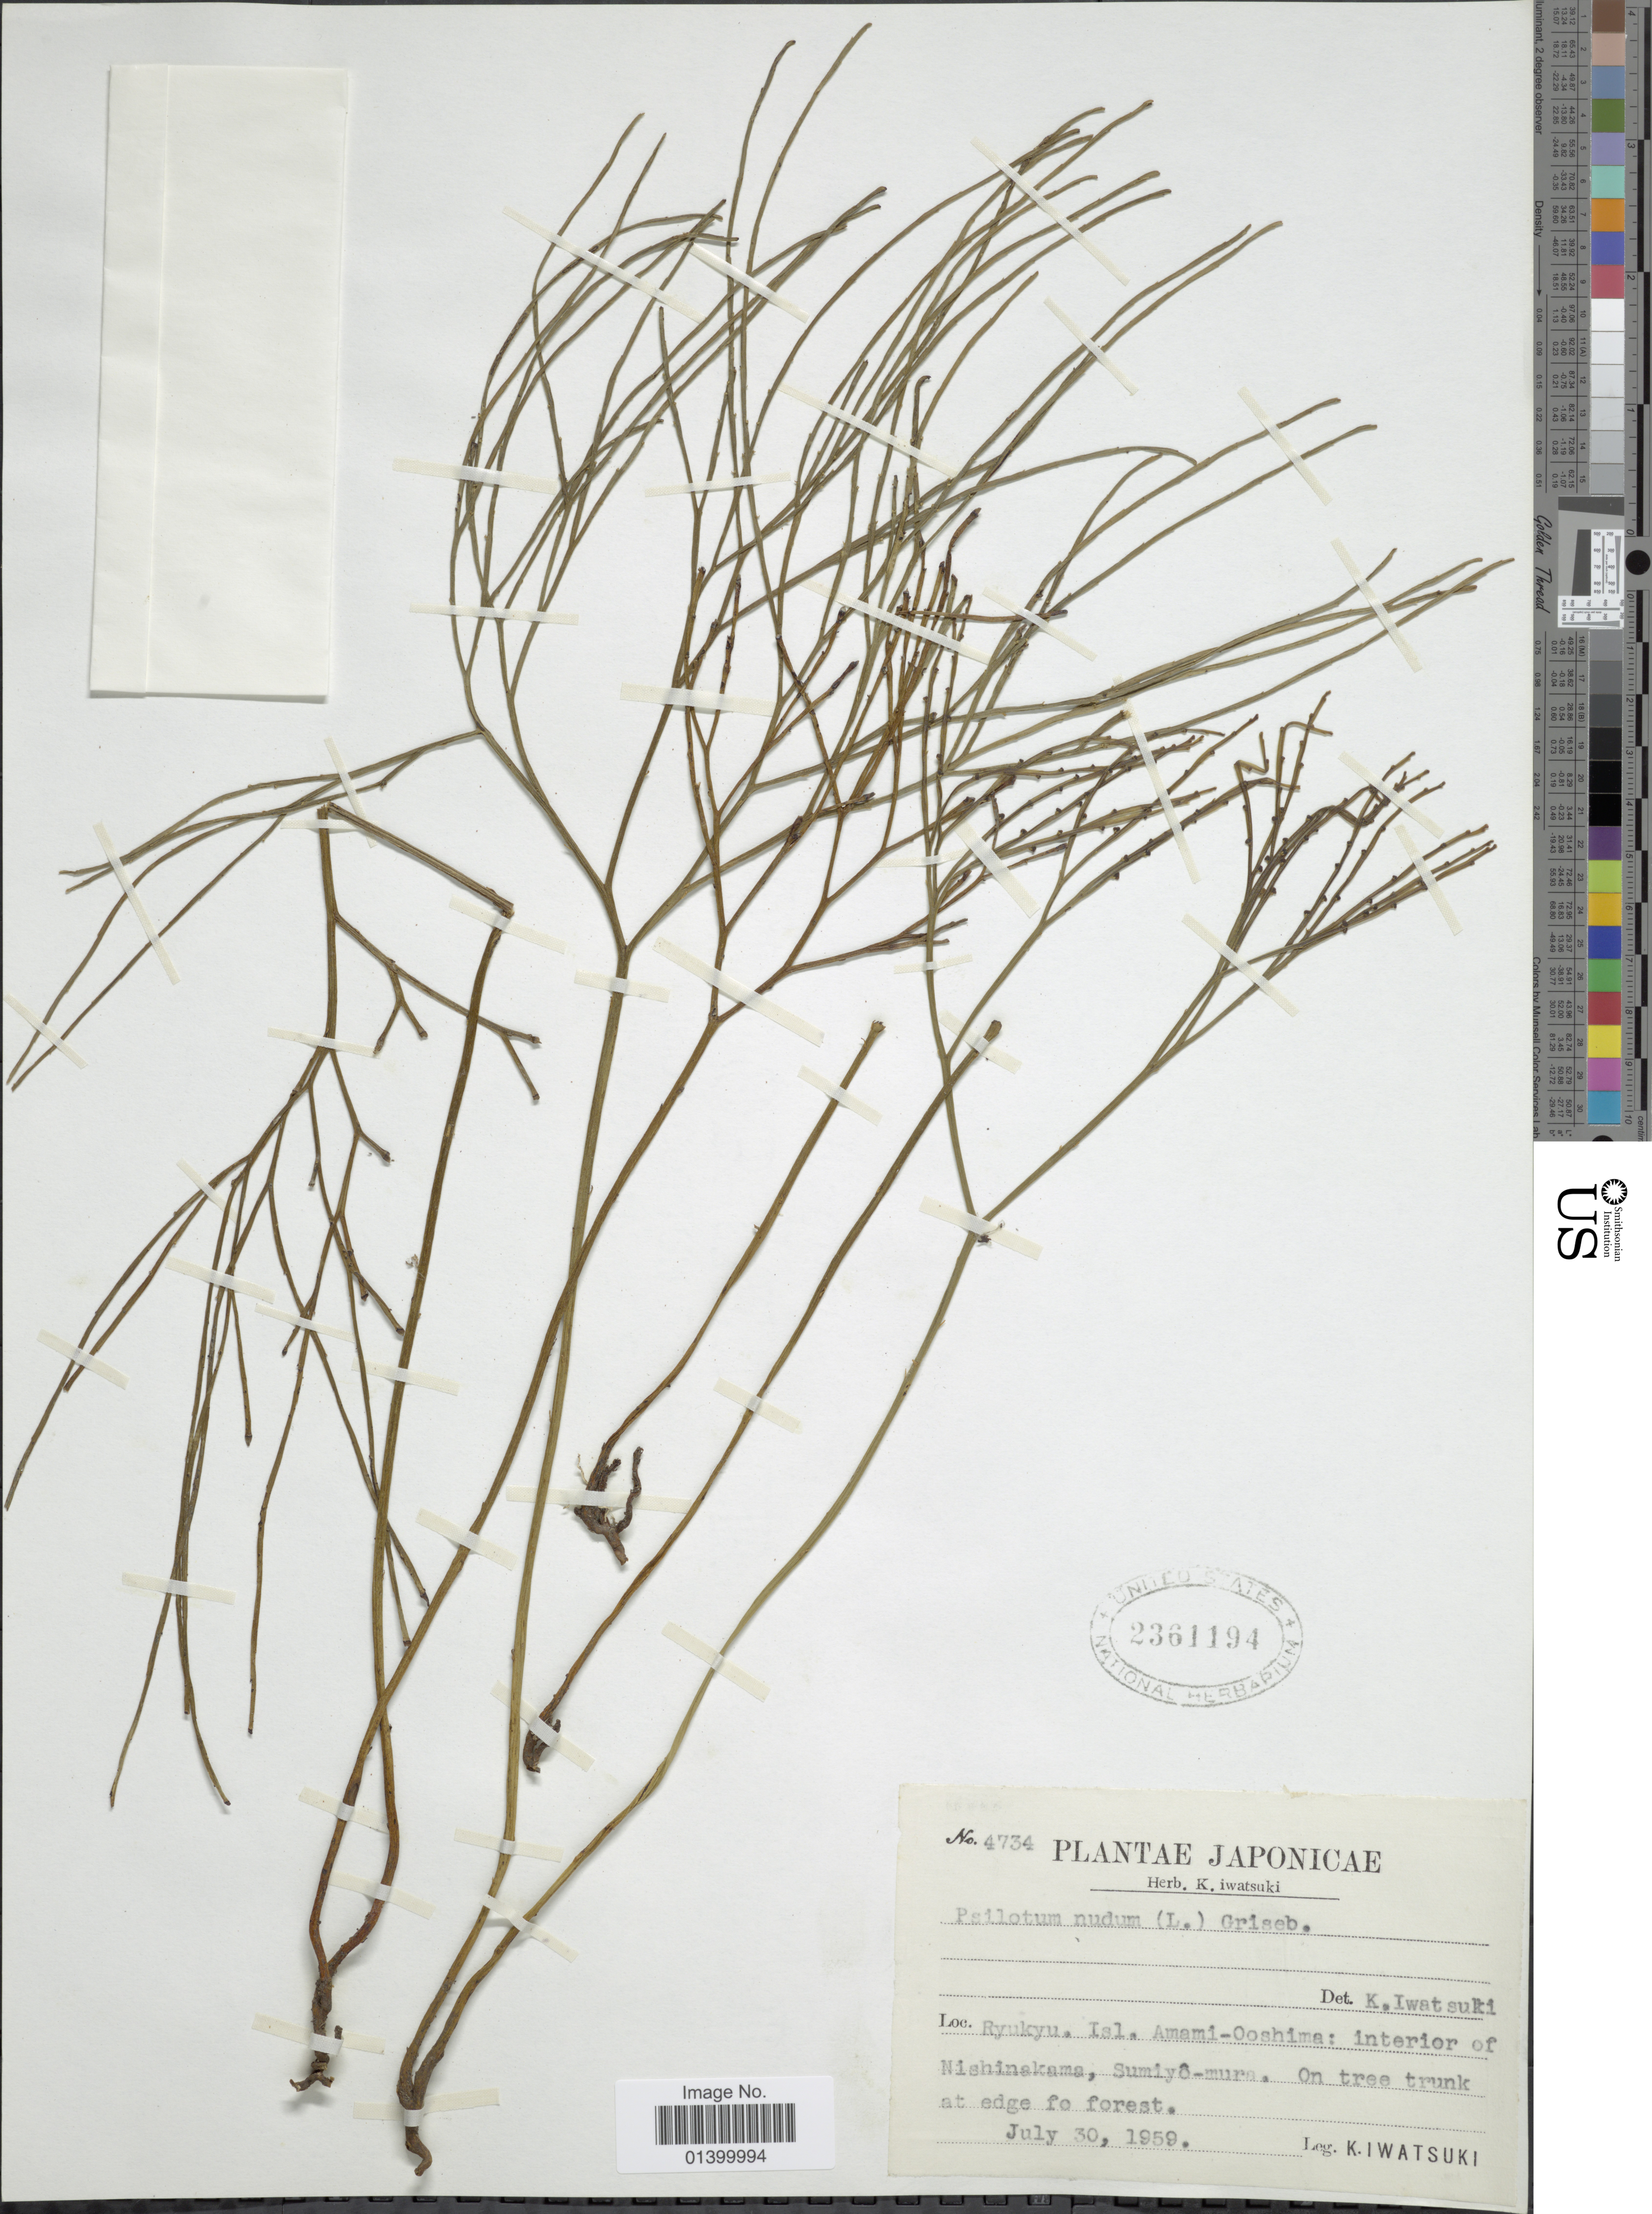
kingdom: Plantae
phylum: Tracheophyta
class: Polypodiopsida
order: Psilotales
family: Psilotaceae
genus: Psilotum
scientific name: Psilotum nudum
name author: (L.) P. Beauv.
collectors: K. Iwatsuki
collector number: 4734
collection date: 1959-07-30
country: Japan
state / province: Okinawa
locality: Ryukyu. Isl. Amami-Ooshima: interior of Nishinakama, Sumiyô-mura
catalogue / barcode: US 2361194